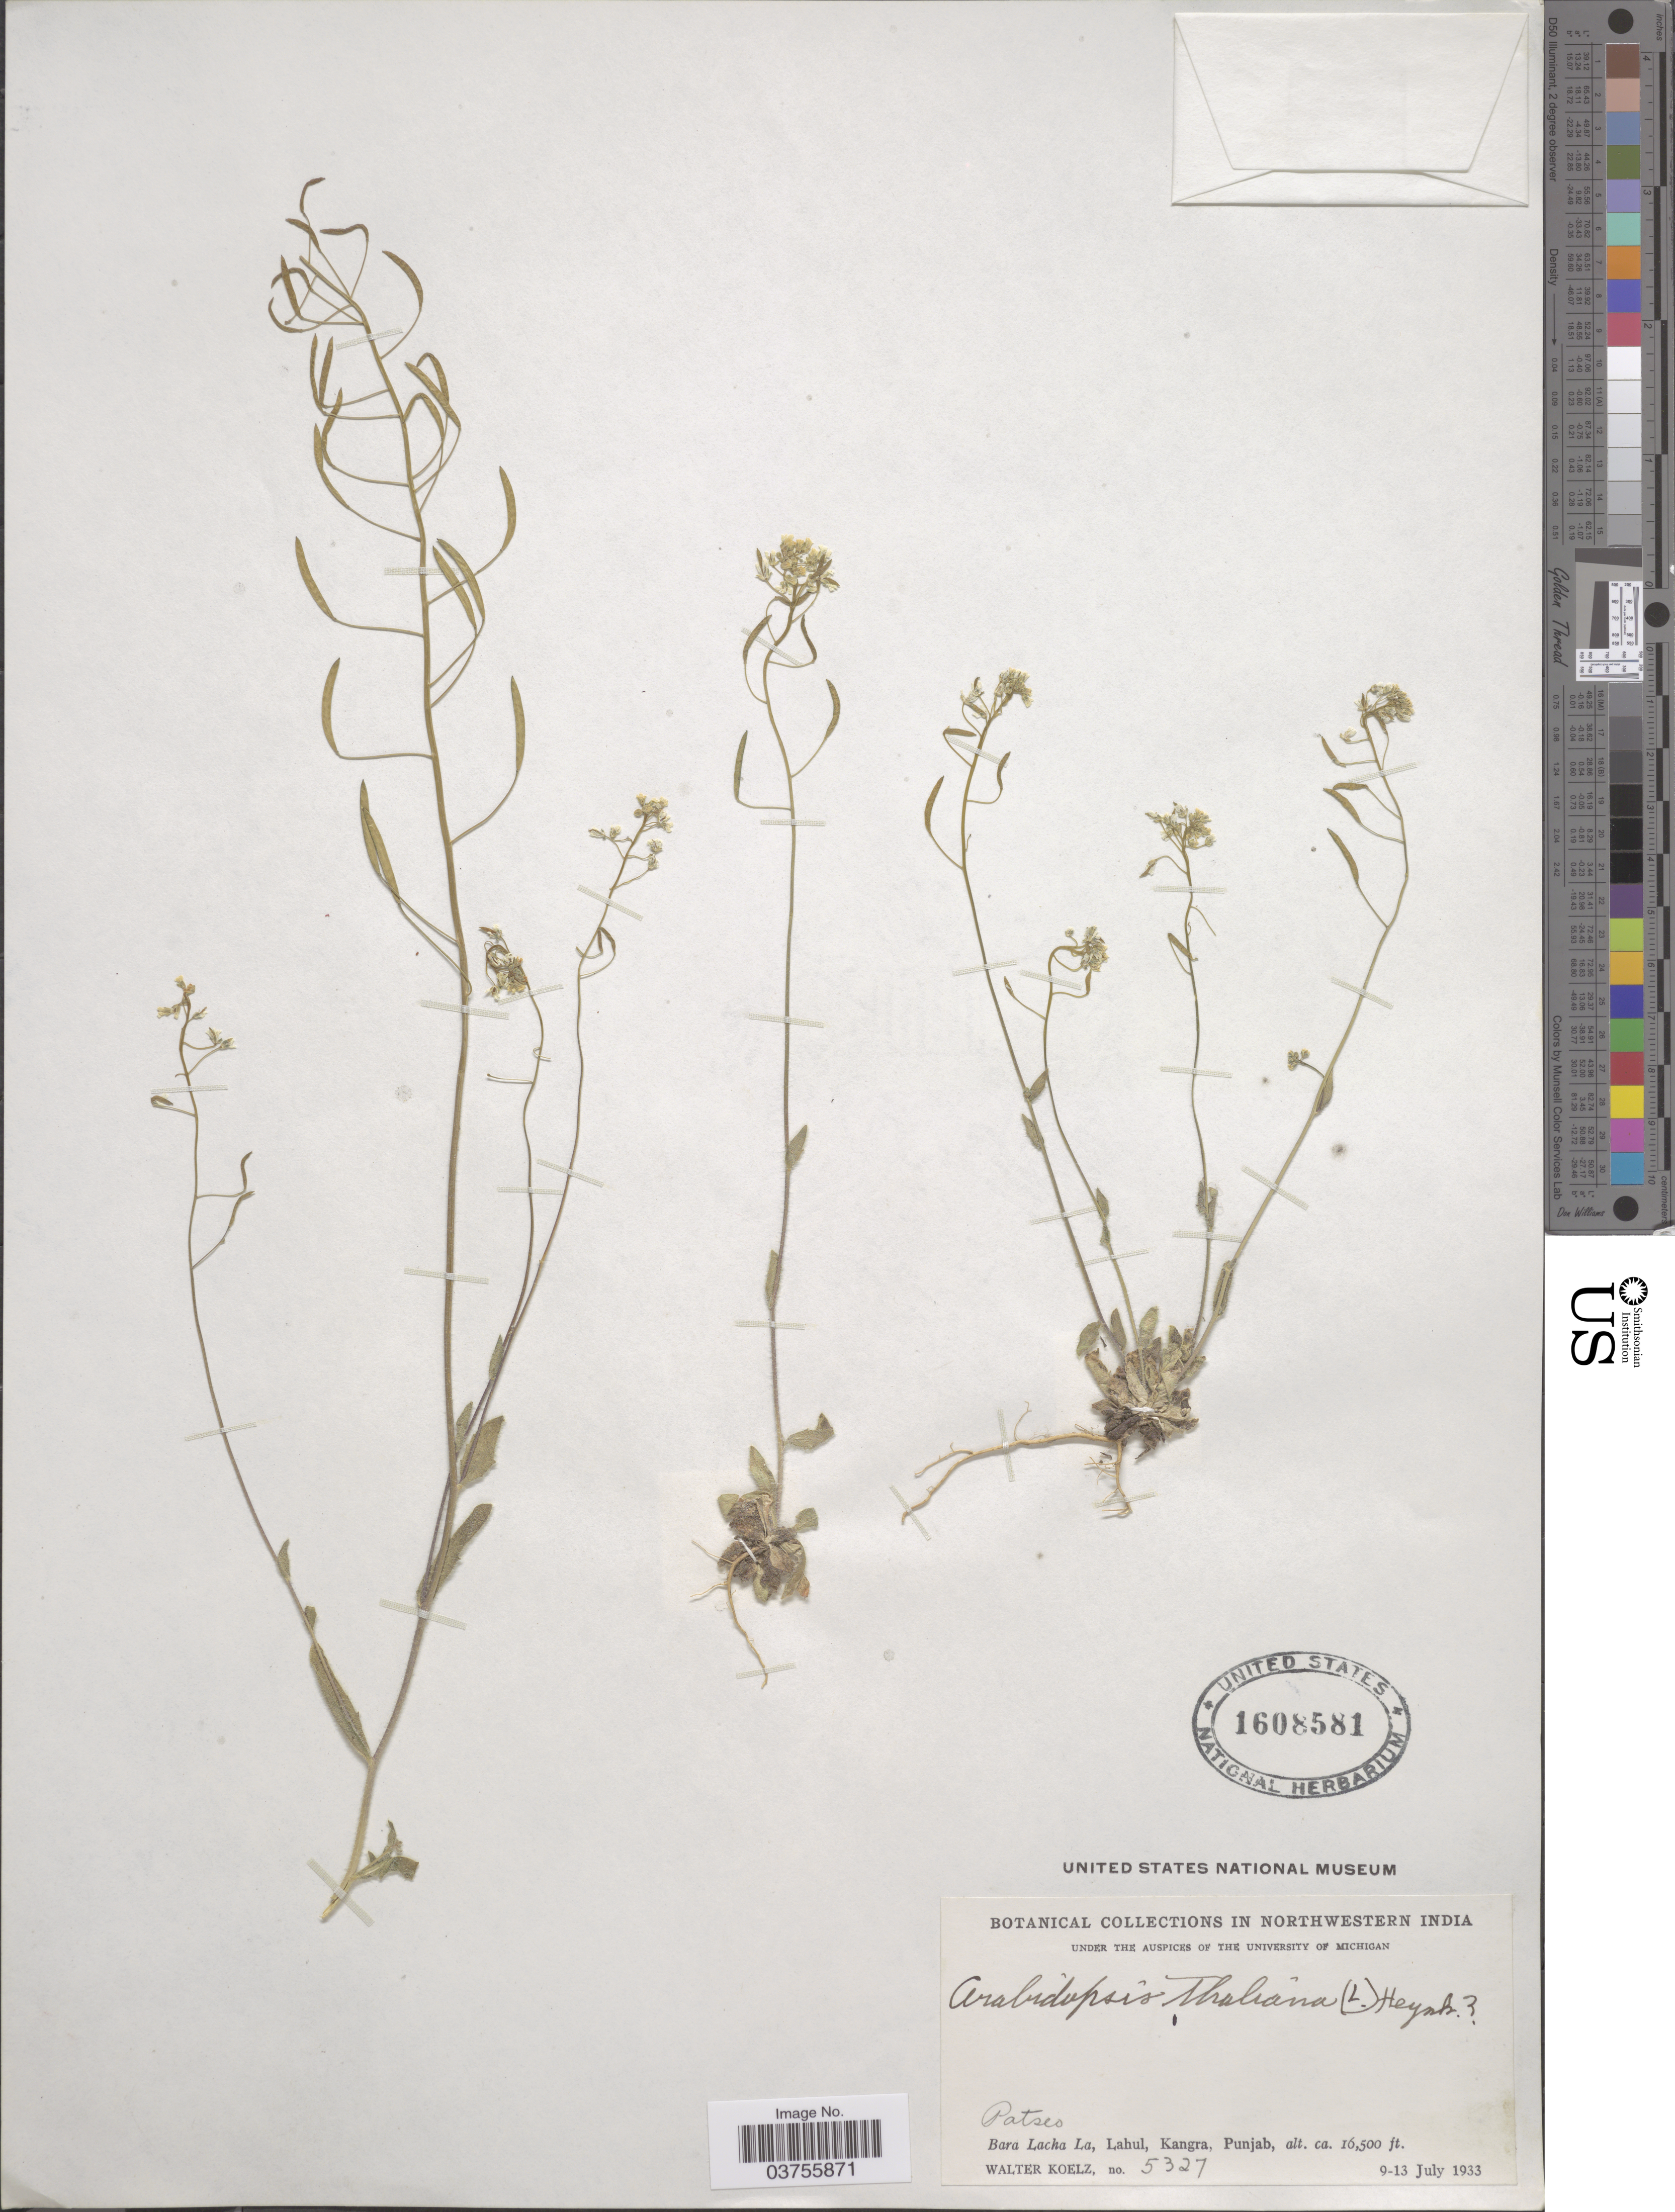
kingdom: Plantae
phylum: Tracheophyta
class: Magnoliopsida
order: Brassicales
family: Brassicaceae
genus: Arabidopsis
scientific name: Arabidopsis thaliana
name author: (L.) Heynh.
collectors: W. N. Koelz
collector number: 5327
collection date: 1933-07-09/1933-07-13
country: India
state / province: Punjab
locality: Northwestern India. Patseo. Bara Lacha La, Lahul, Kangra.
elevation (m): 5029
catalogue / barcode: US 1608581